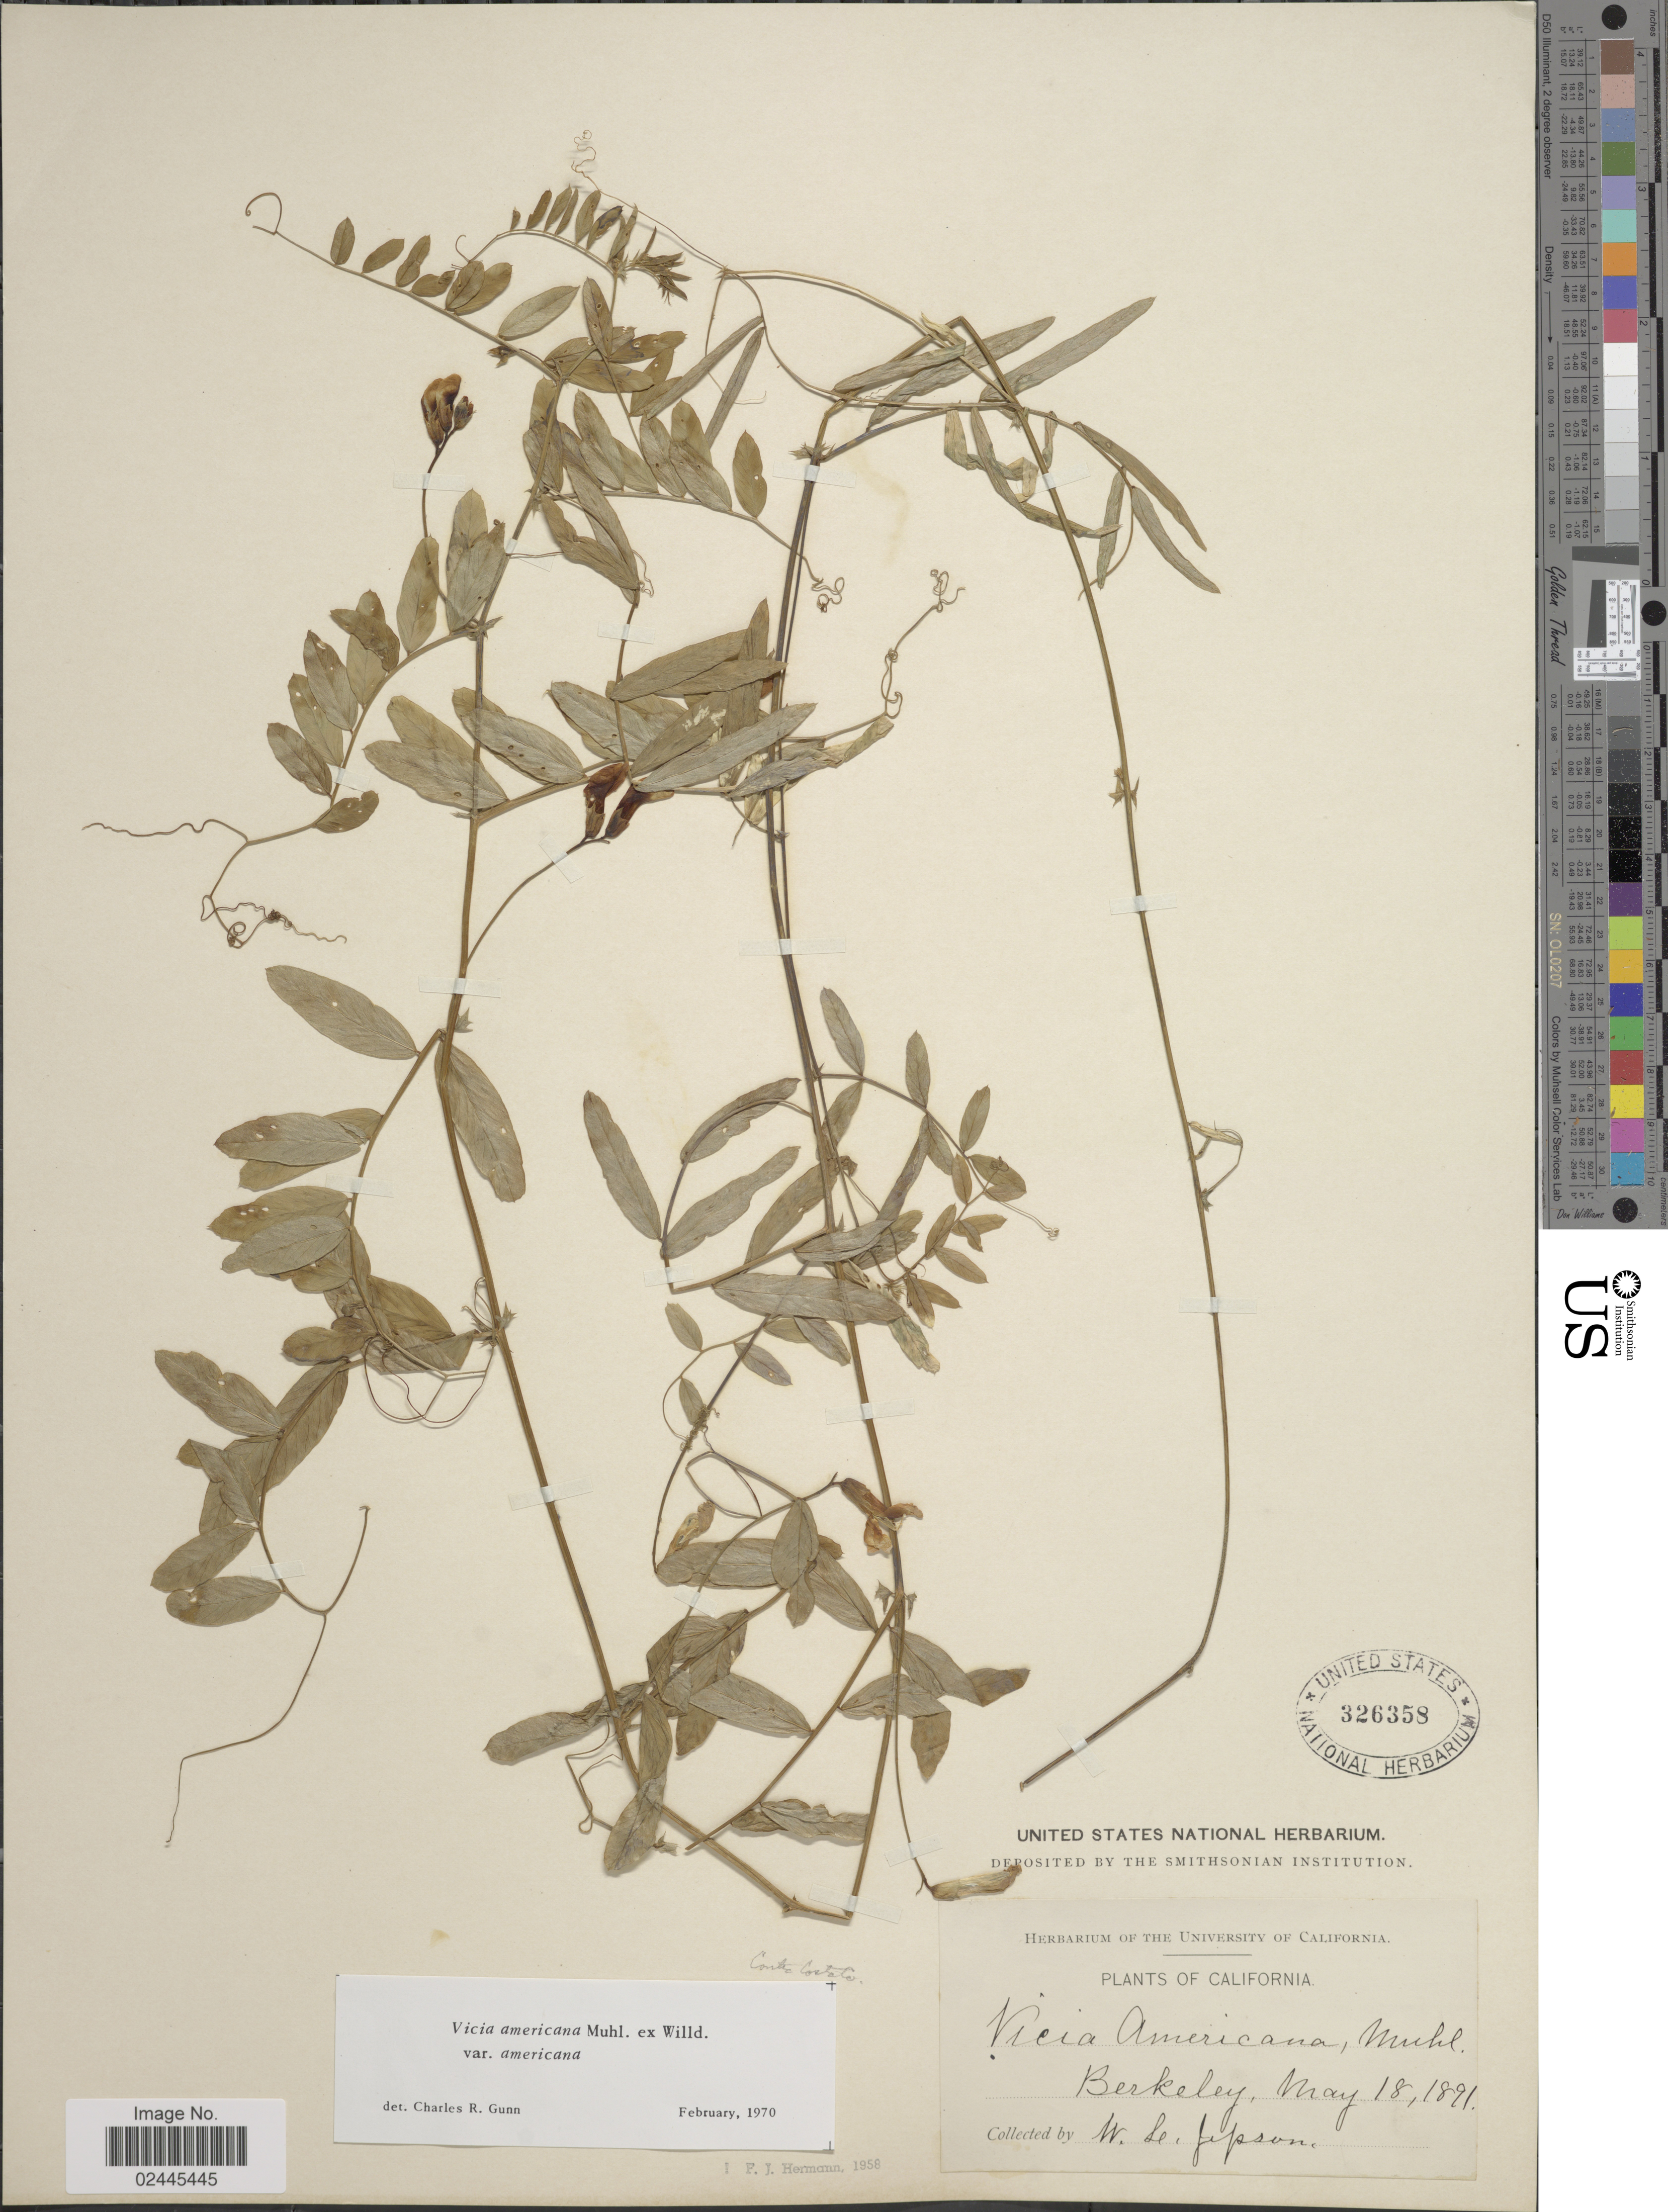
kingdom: Plantae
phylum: Tracheophyta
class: Magnoliopsida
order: Fabales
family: Fabaceae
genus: Vicia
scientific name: Vicia americana var. americana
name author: Muhl. ex Willd.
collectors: W. L. Jepson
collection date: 1891-05-18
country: United States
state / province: California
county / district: Alameda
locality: Berkeley.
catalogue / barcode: US 326358